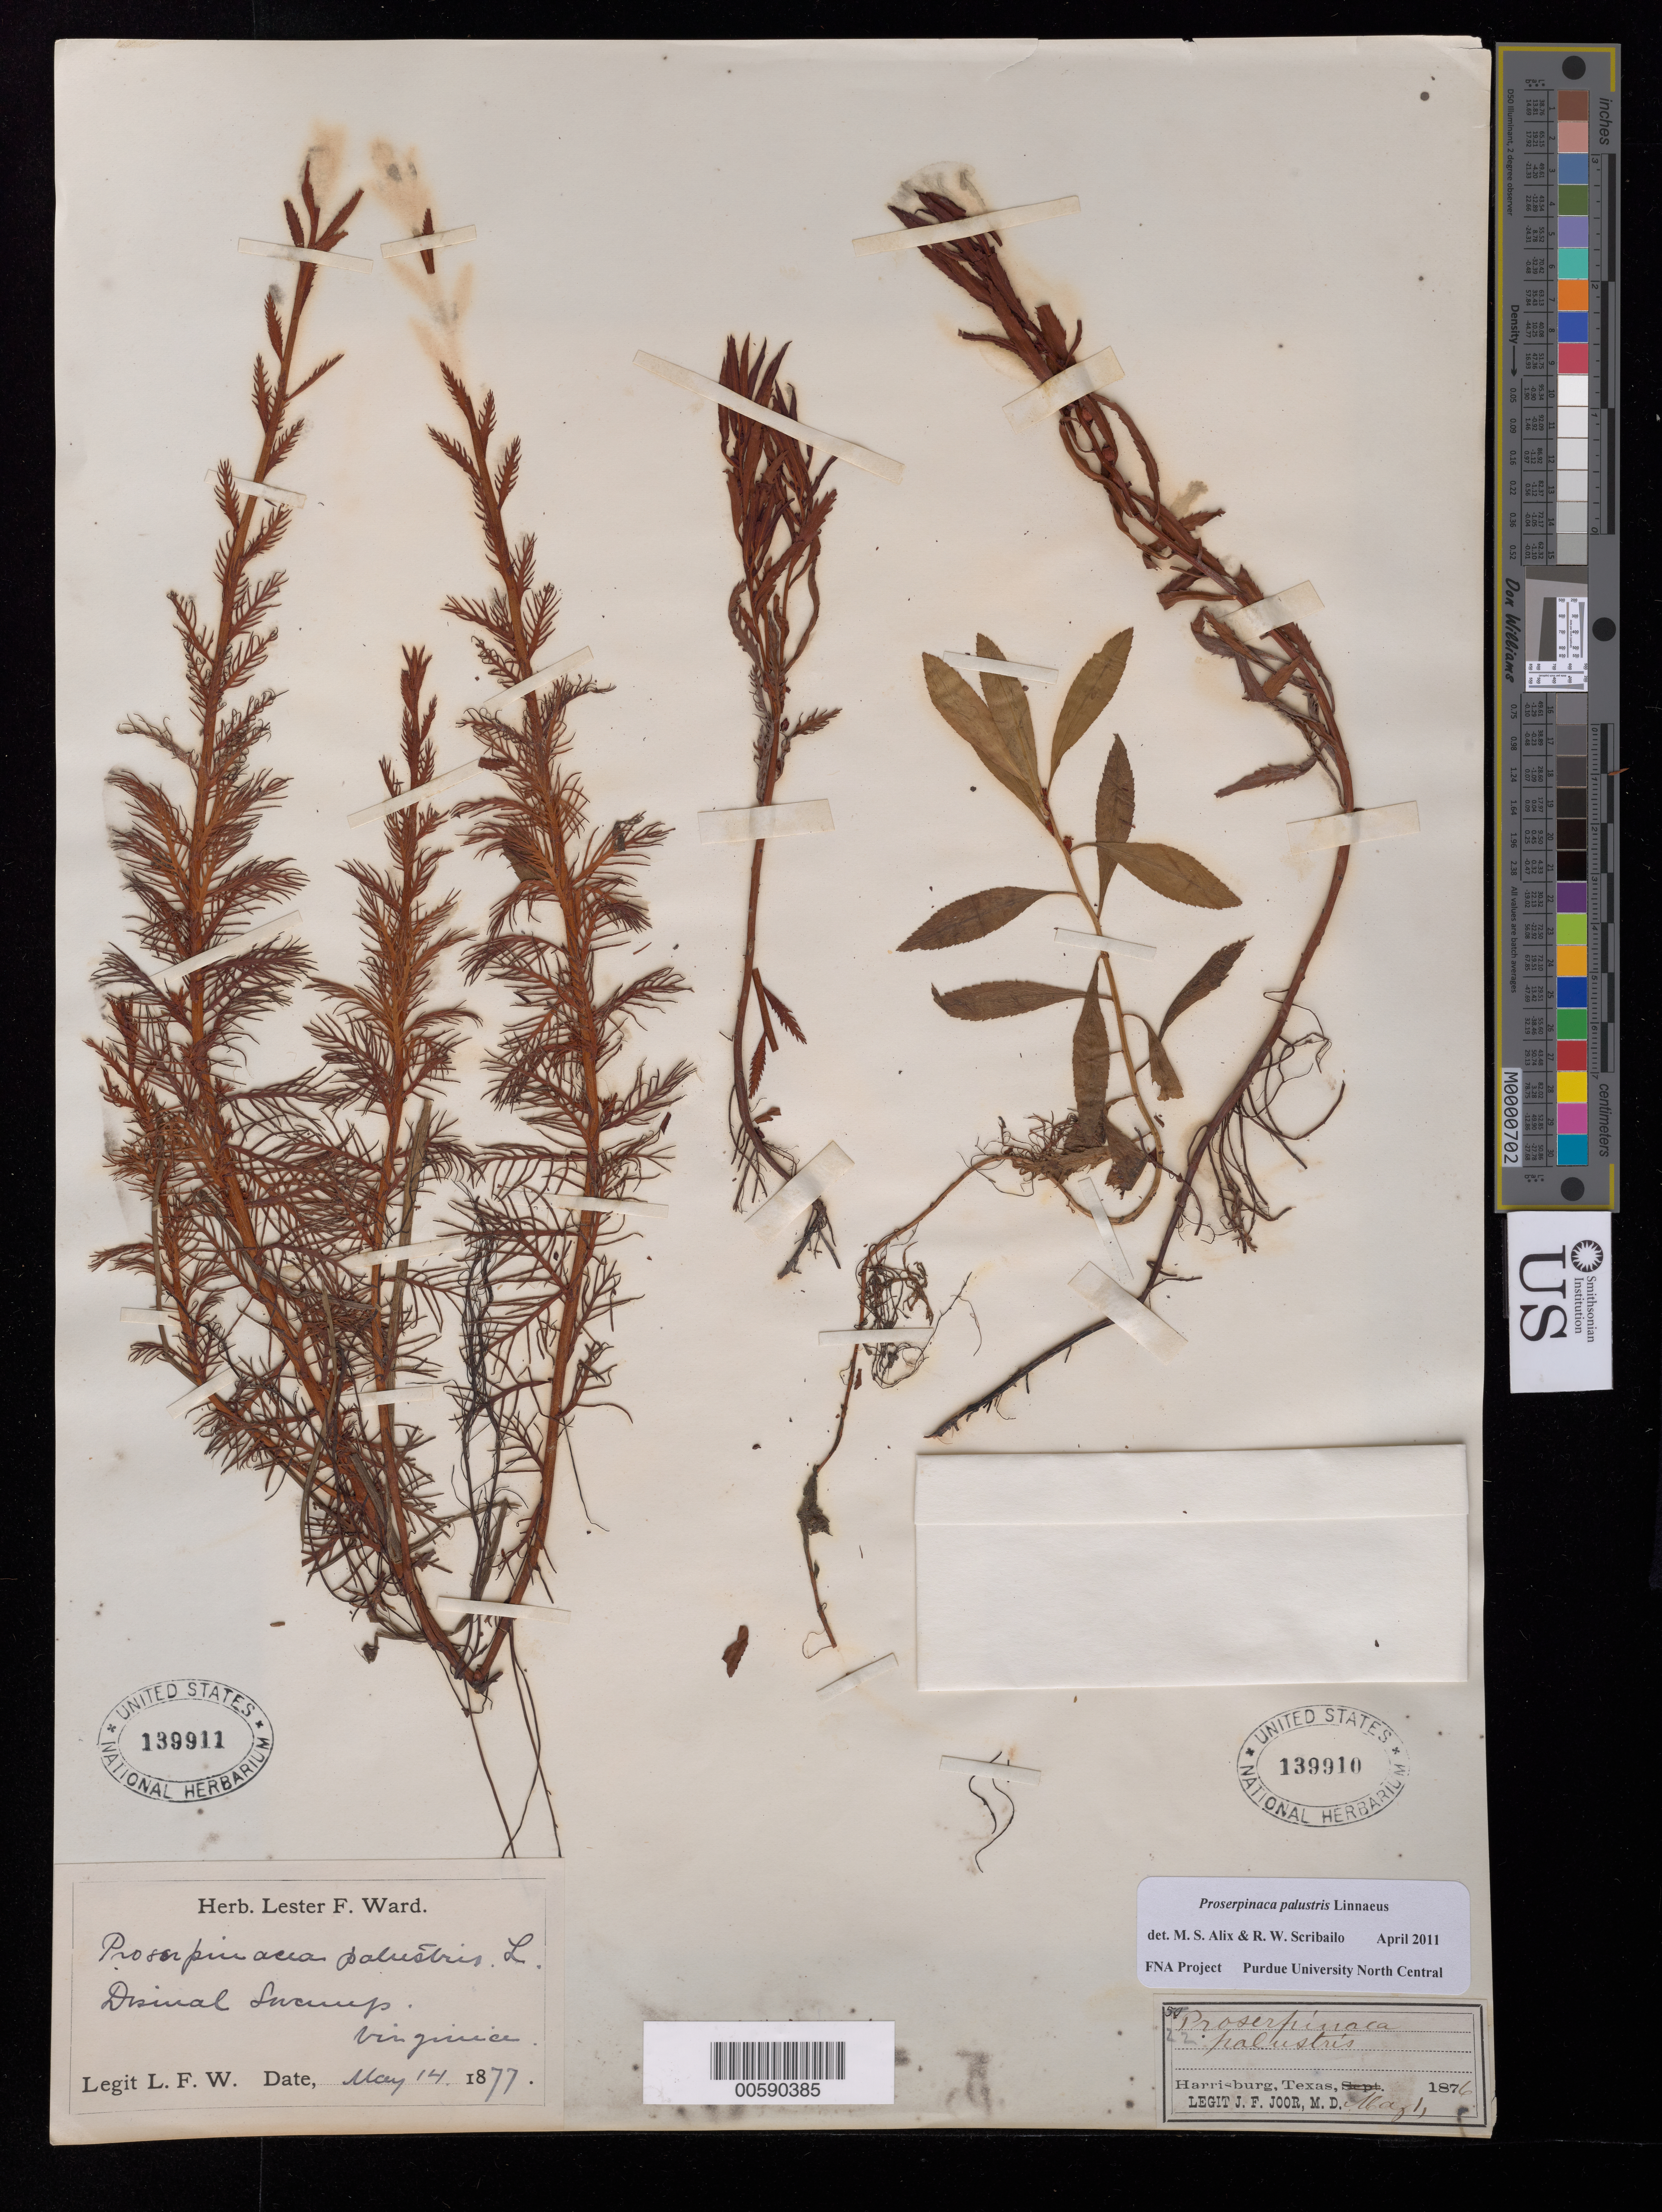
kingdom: Plantae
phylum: Tracheophyta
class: Magnoliopsida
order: Saxifragales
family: Haloragaceae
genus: Proserpinaca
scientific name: Proserpinaca palustris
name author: L.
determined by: Scribailo, R. W.; Alix, M. S.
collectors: J. F. Joor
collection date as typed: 01 May 1876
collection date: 1876-05-01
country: United States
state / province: Texas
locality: Harrisburg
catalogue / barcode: US 139910